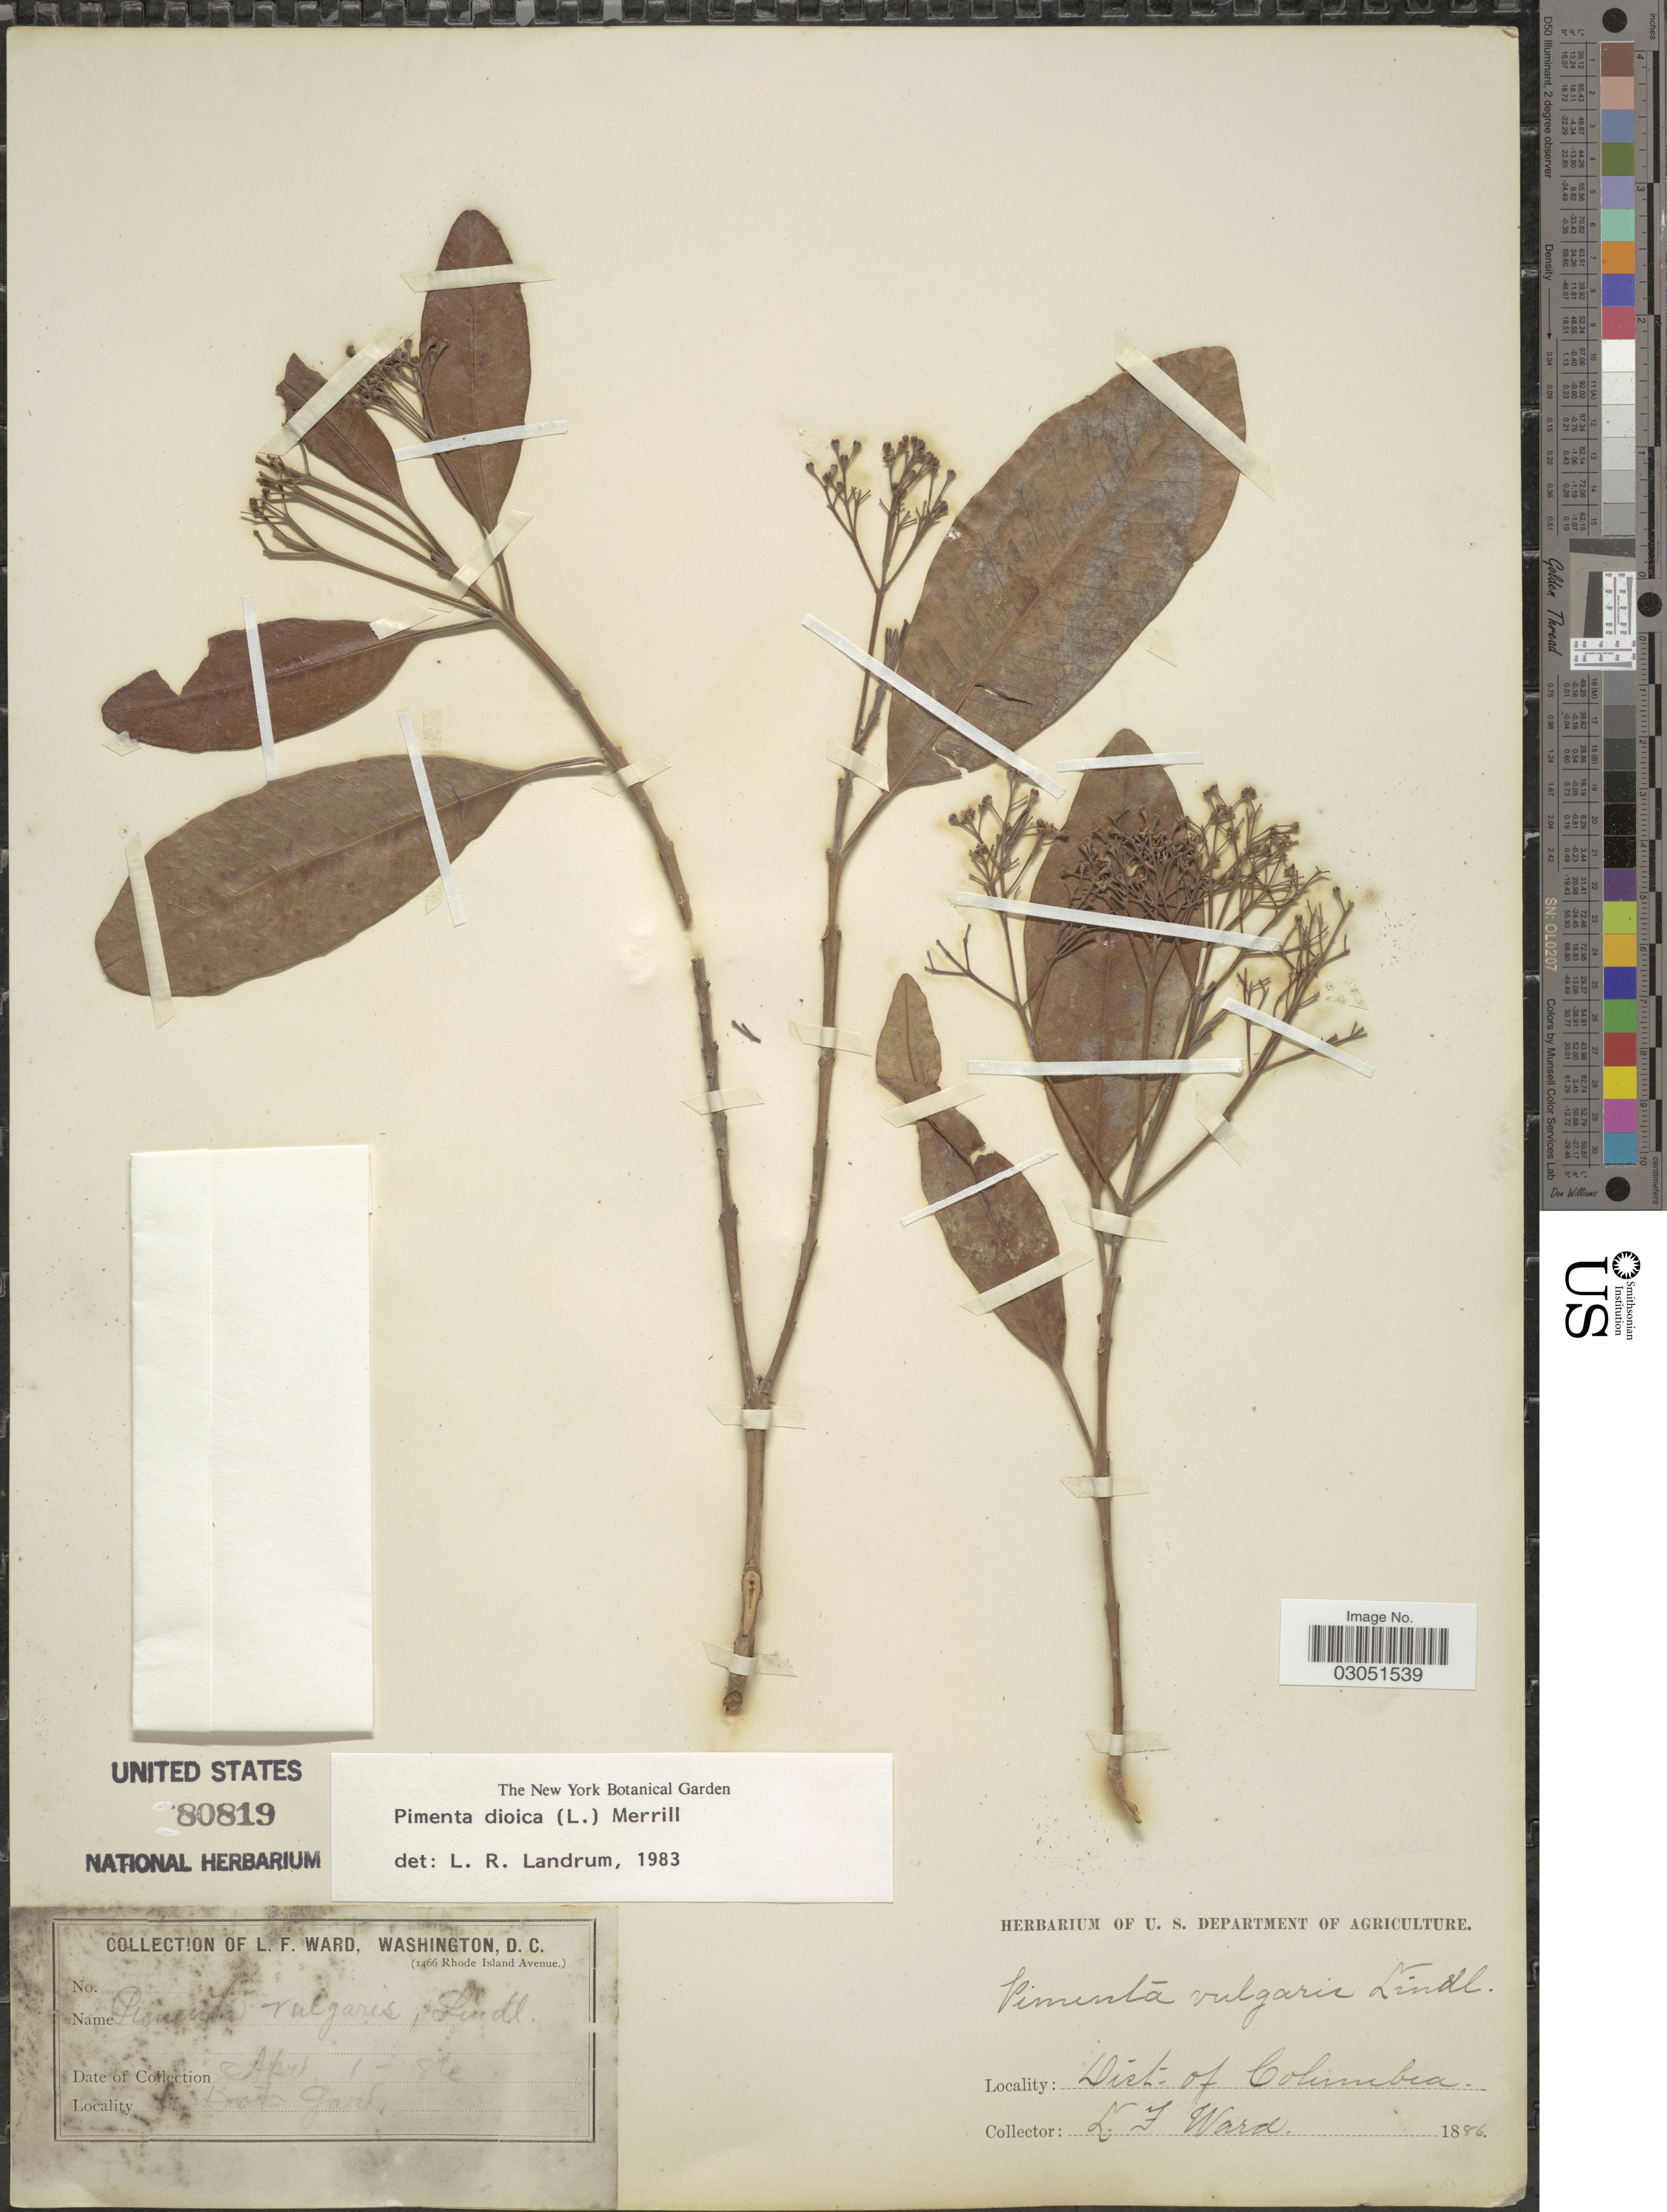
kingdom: Plantae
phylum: Tracheophyta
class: Magnoliopsida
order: Myrtales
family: Myrtaceae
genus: Pimenta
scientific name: Pimenta dioica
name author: (L.) Merr.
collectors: L. Ward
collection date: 1896-04-01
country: United States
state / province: District of Columbia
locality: Bot. Gard.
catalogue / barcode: US 80819